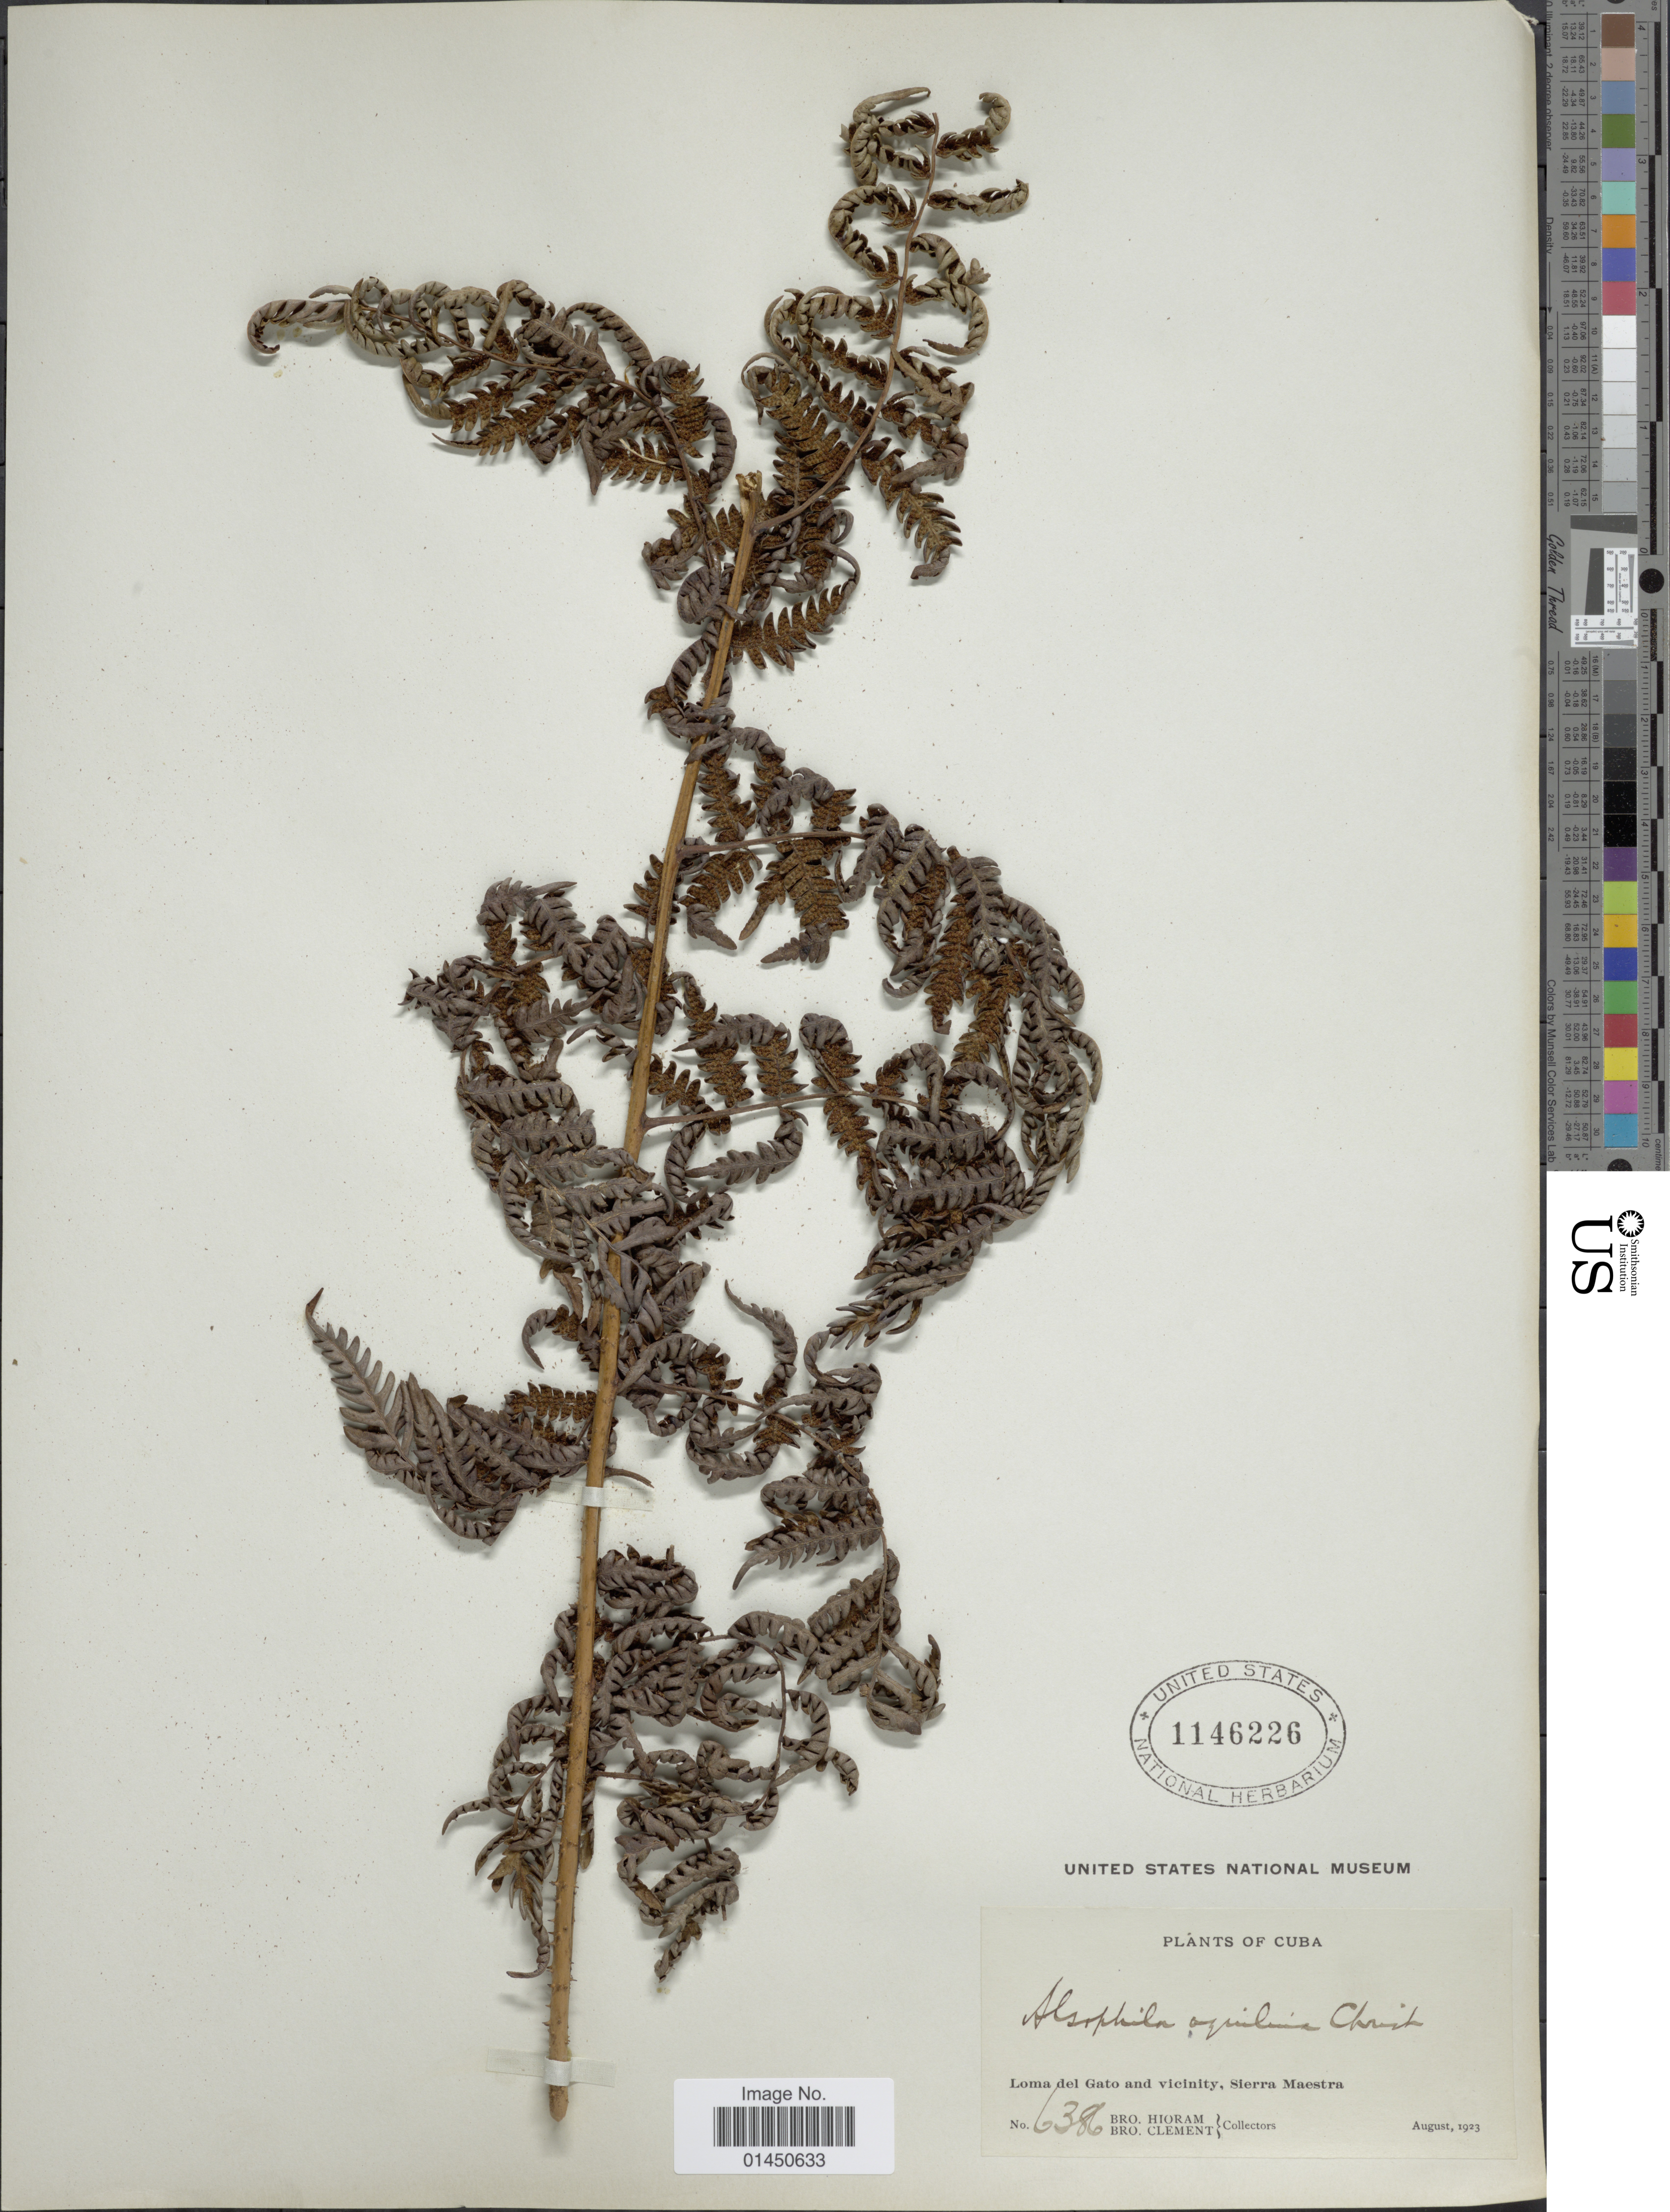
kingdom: Plantae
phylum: Tracheophyta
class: Polypodiopsida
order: Cyatheales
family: Cyatheaceae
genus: Cyathea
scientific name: Cyathea parvula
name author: (Jenman) Domin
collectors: Bro. Hioram & B. Clement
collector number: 6386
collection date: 1923-08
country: Cuba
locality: Loma del Gato and vicinity, Sierra Maestra.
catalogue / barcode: US 1146226